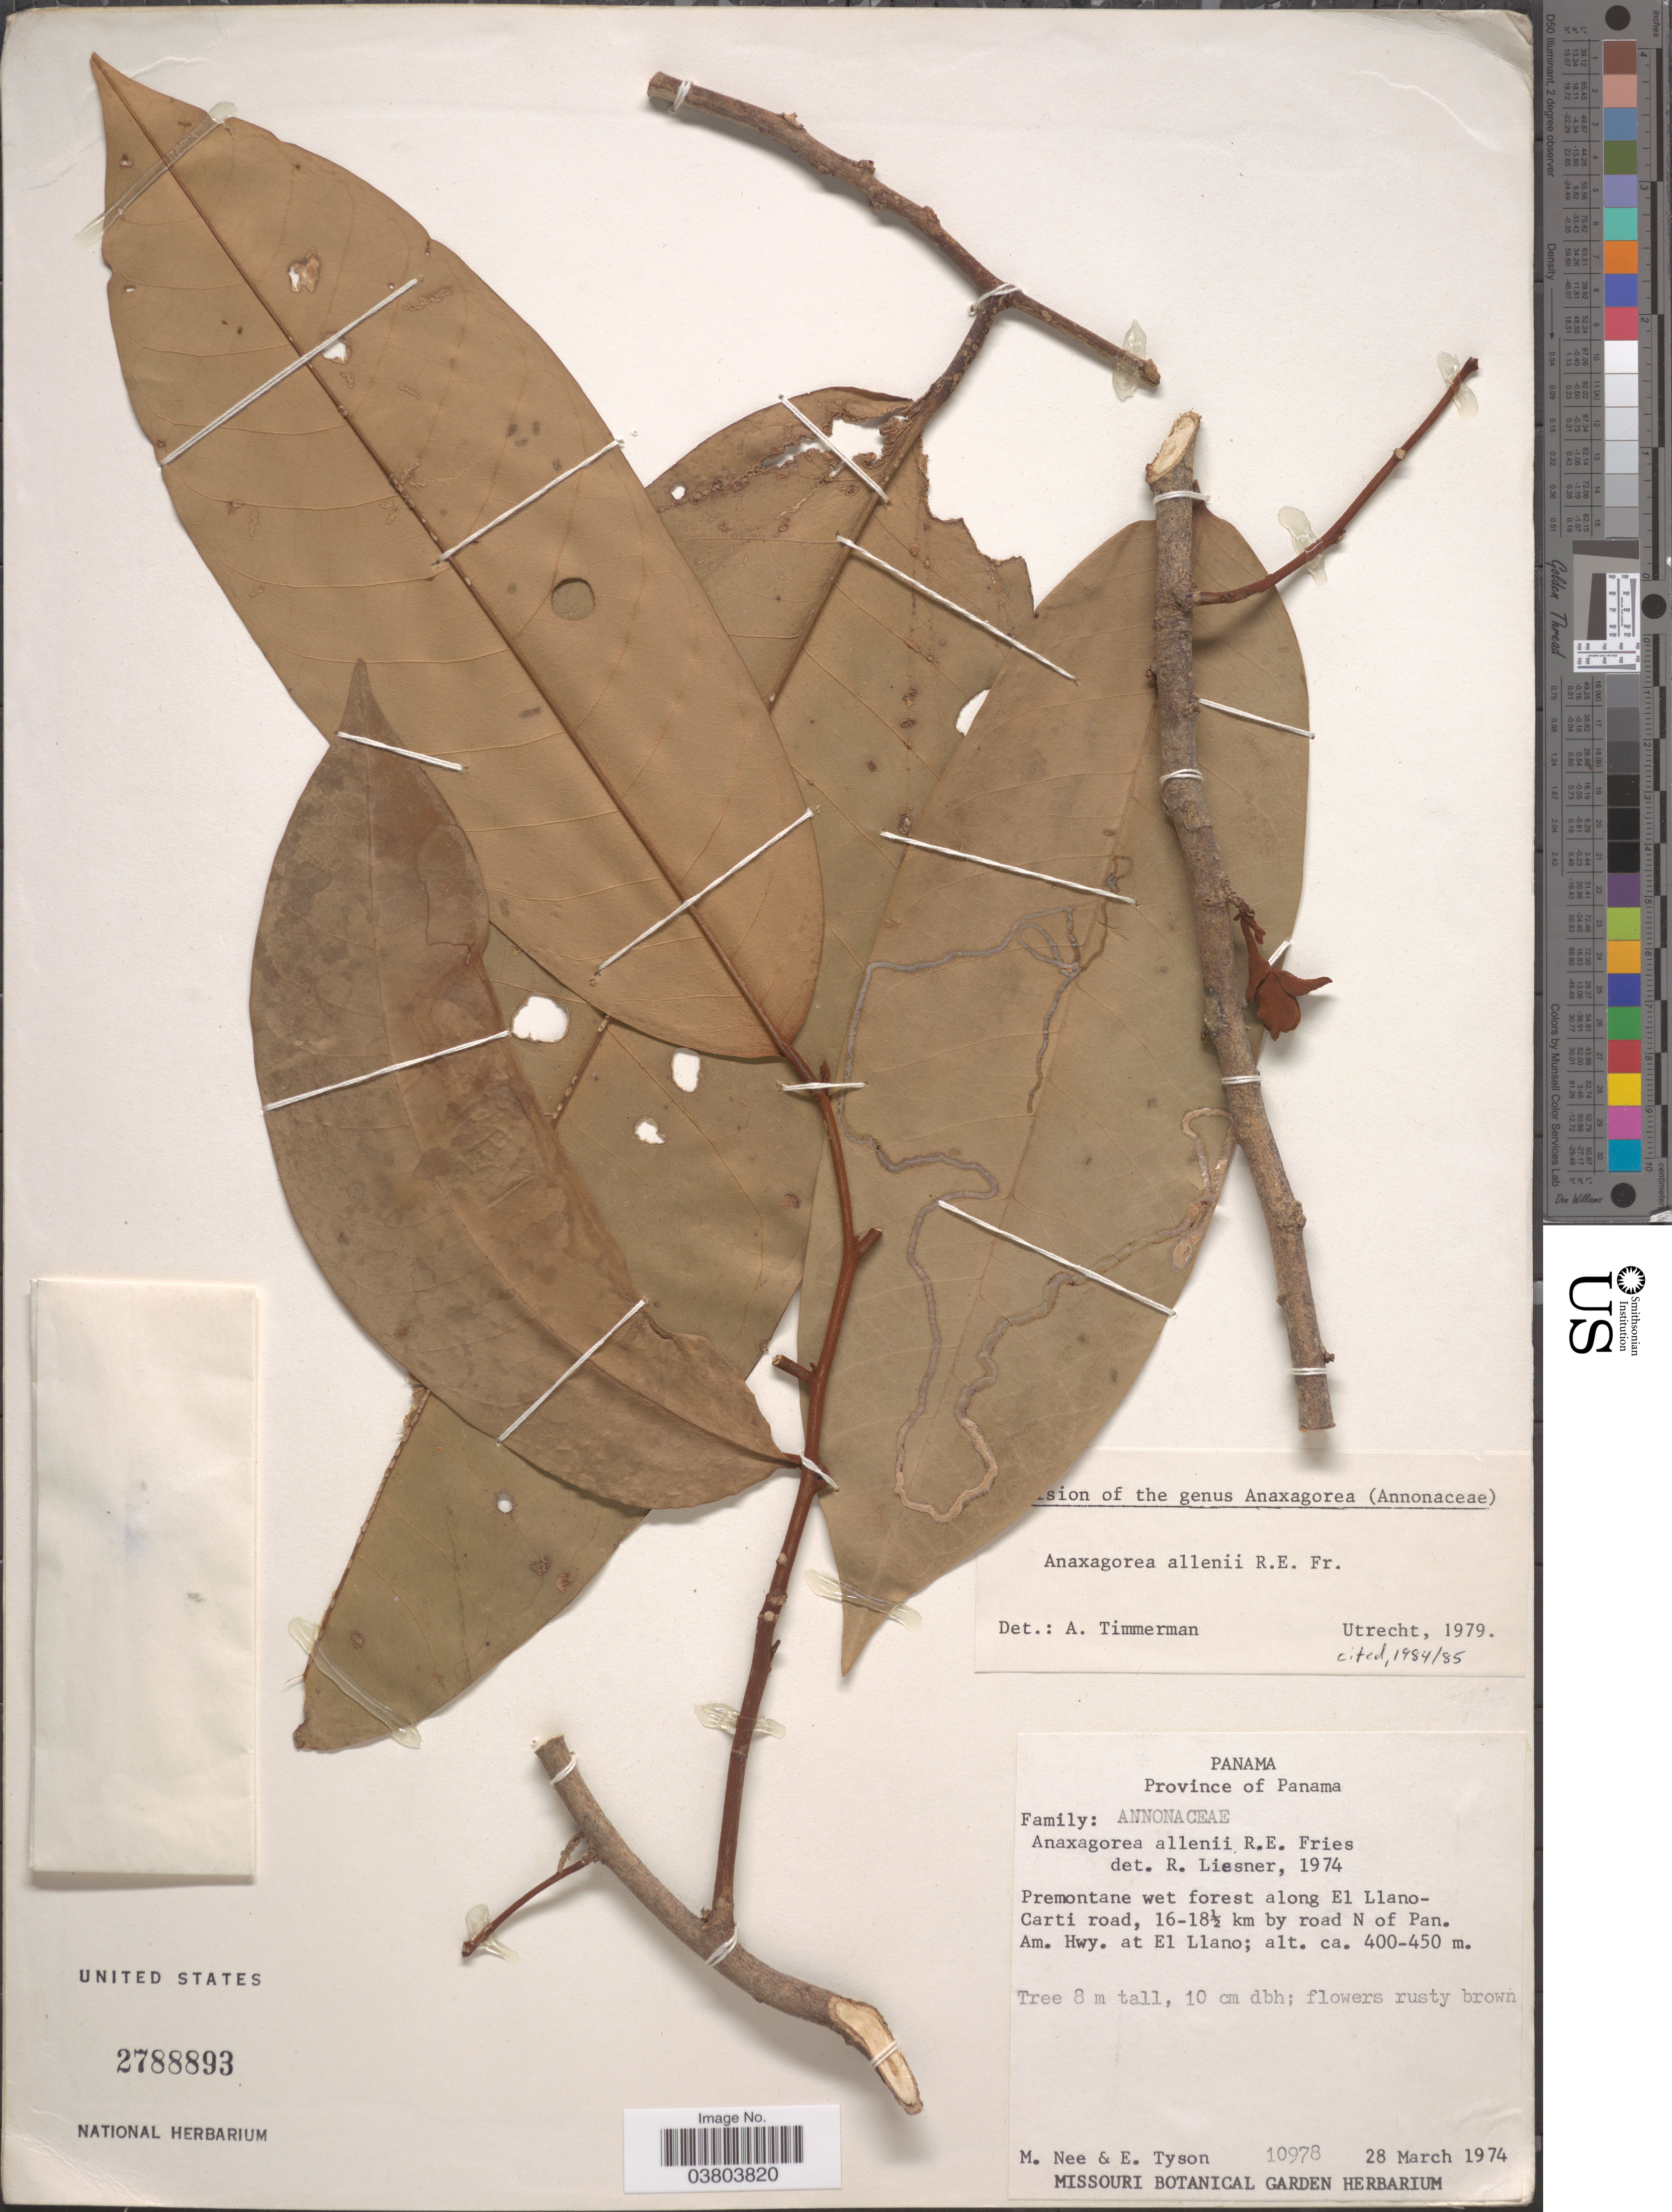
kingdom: Plantae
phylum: Tracheophyta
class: Magnoliopsida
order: Magnoliales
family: Annonaceae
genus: Anaxagorea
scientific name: Anaxagorea allenii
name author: R.E. Fr.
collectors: M. Nee & E. Tyson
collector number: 10978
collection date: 1974-03-28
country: Panama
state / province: Panamá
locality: Premontane wet forest along El Llano-Carti road, 16-18½ km by road N of Pan. Am. Hwy. at El Llano.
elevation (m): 400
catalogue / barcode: US 2788893